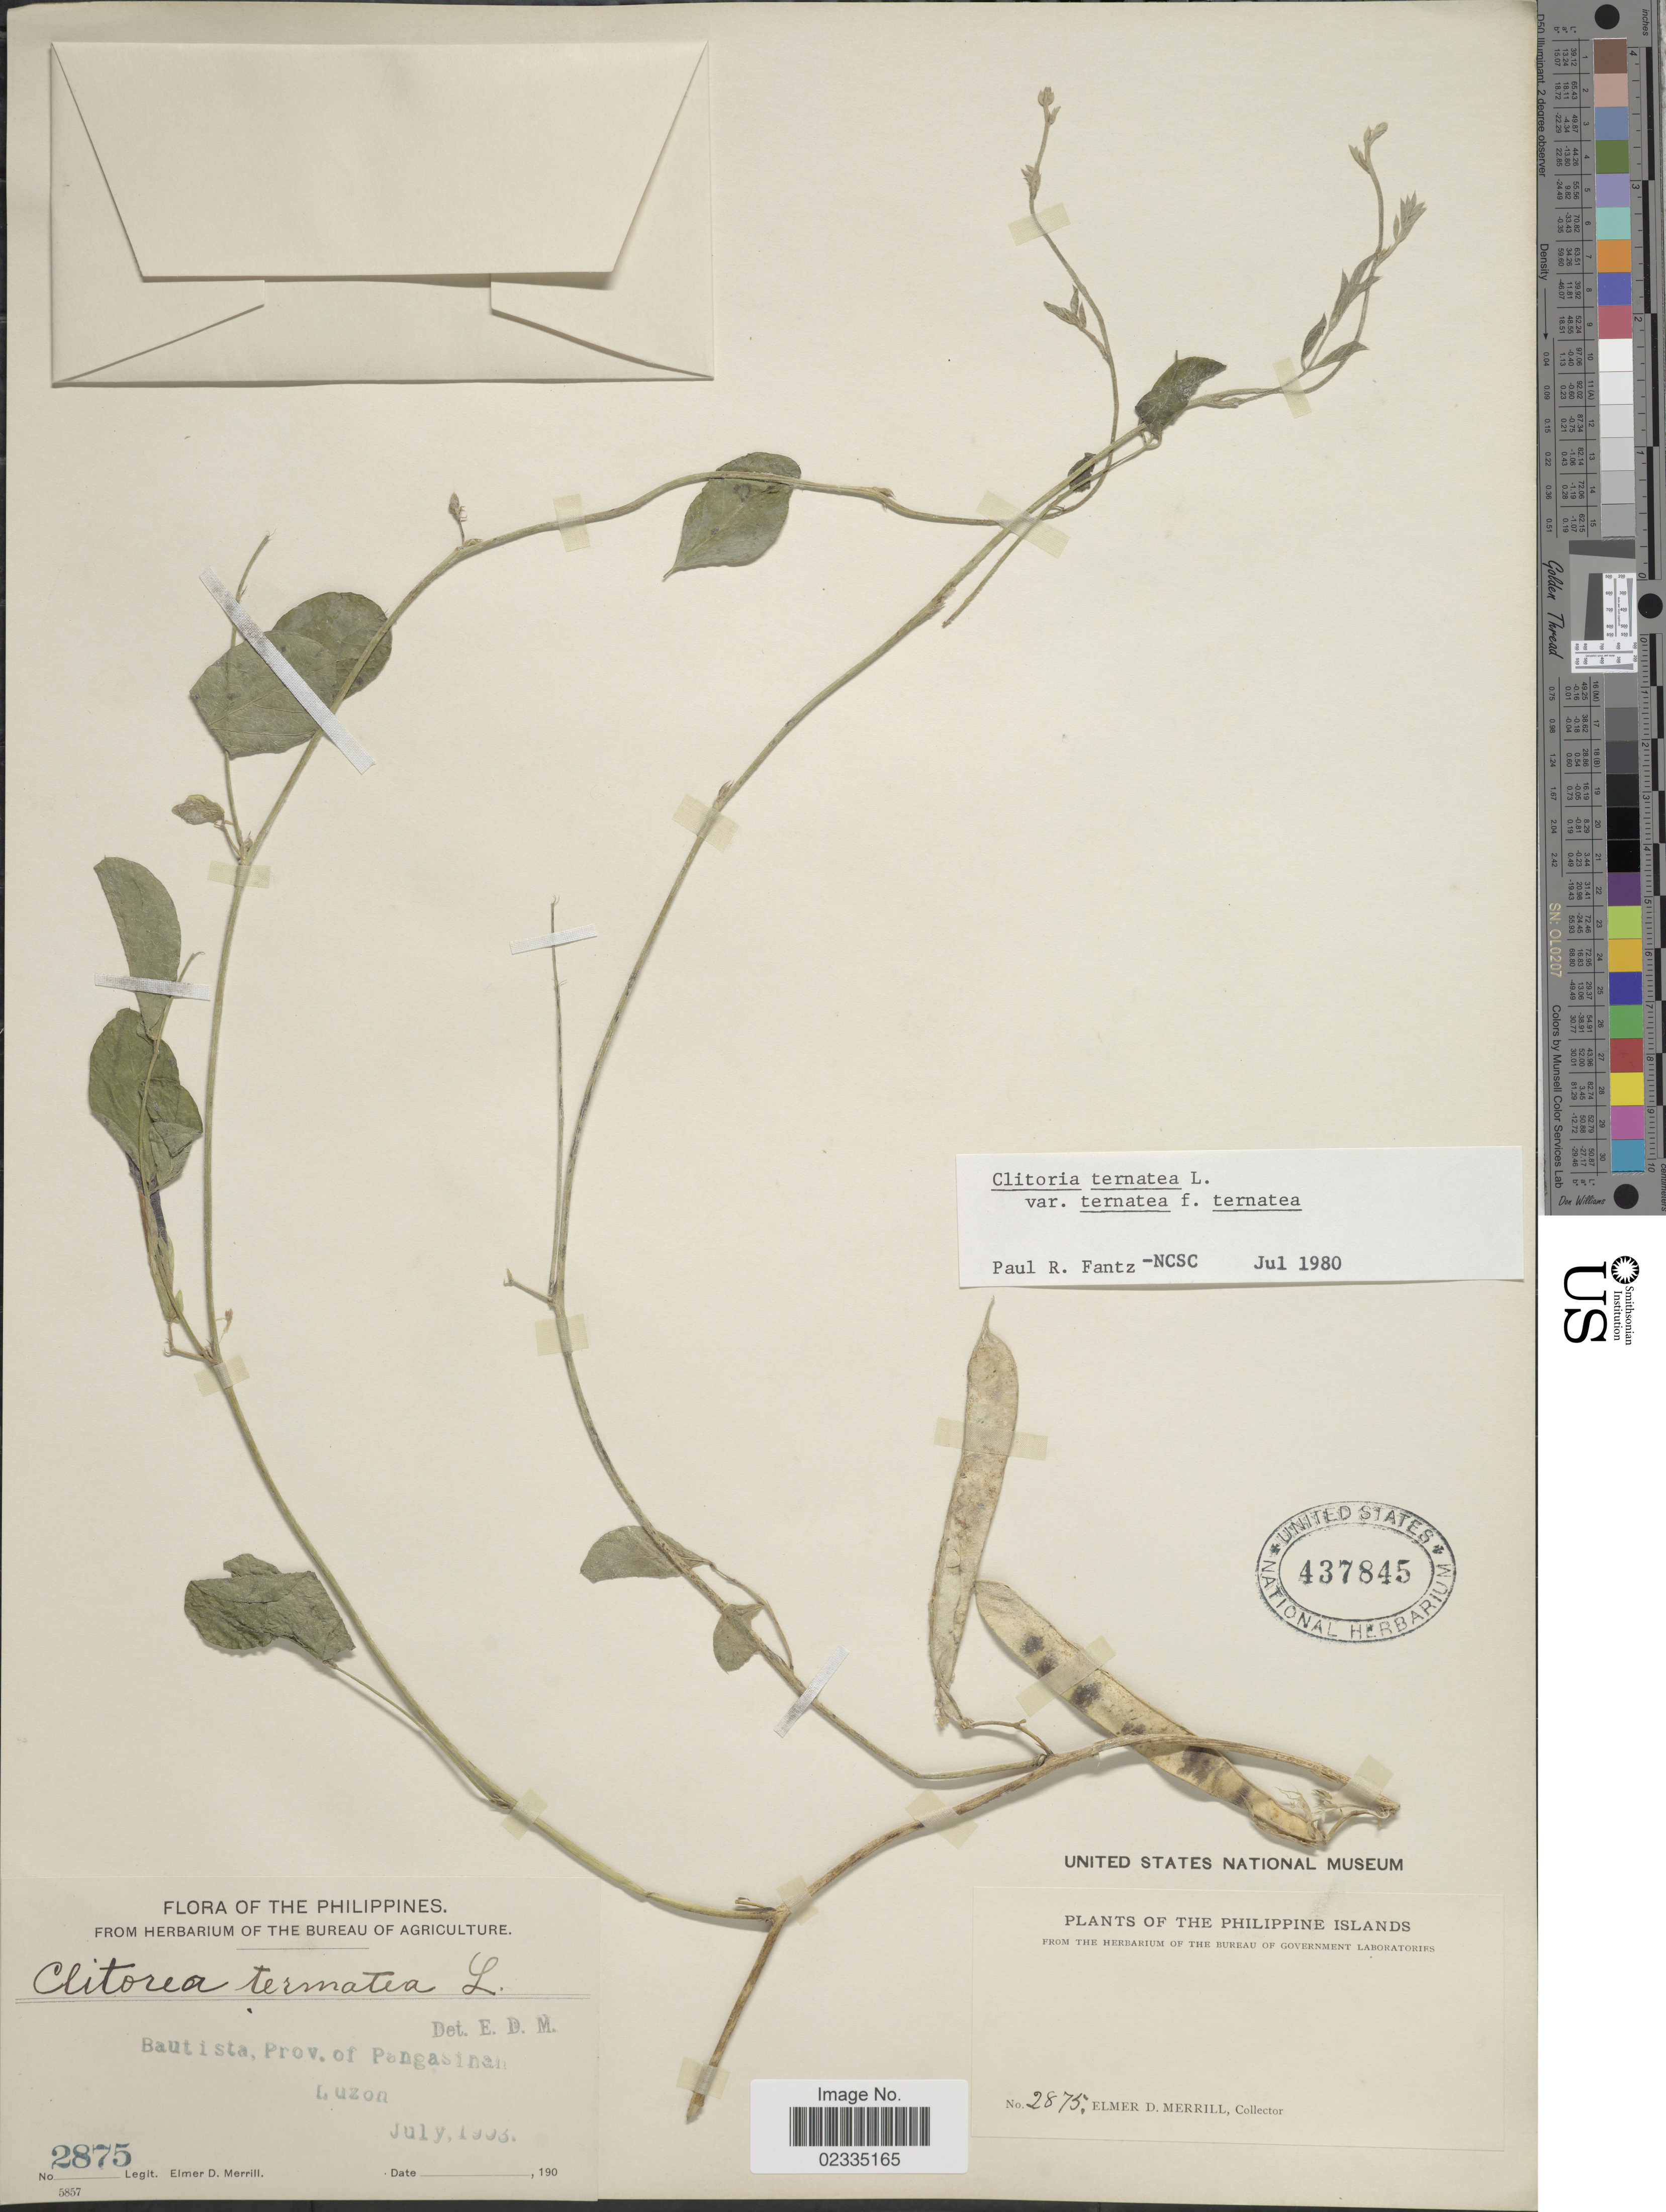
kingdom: Plantae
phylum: Tracheophyta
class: Magnoliopsida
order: Fabales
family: Fabaceae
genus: Clitoria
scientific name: Clitoria ternatea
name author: L.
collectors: E. D. Merrill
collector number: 2875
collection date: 1903-07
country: Philippines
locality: Bautista, Prov. Pangasinan, Luzon, The Philippine Islands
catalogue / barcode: US 437845